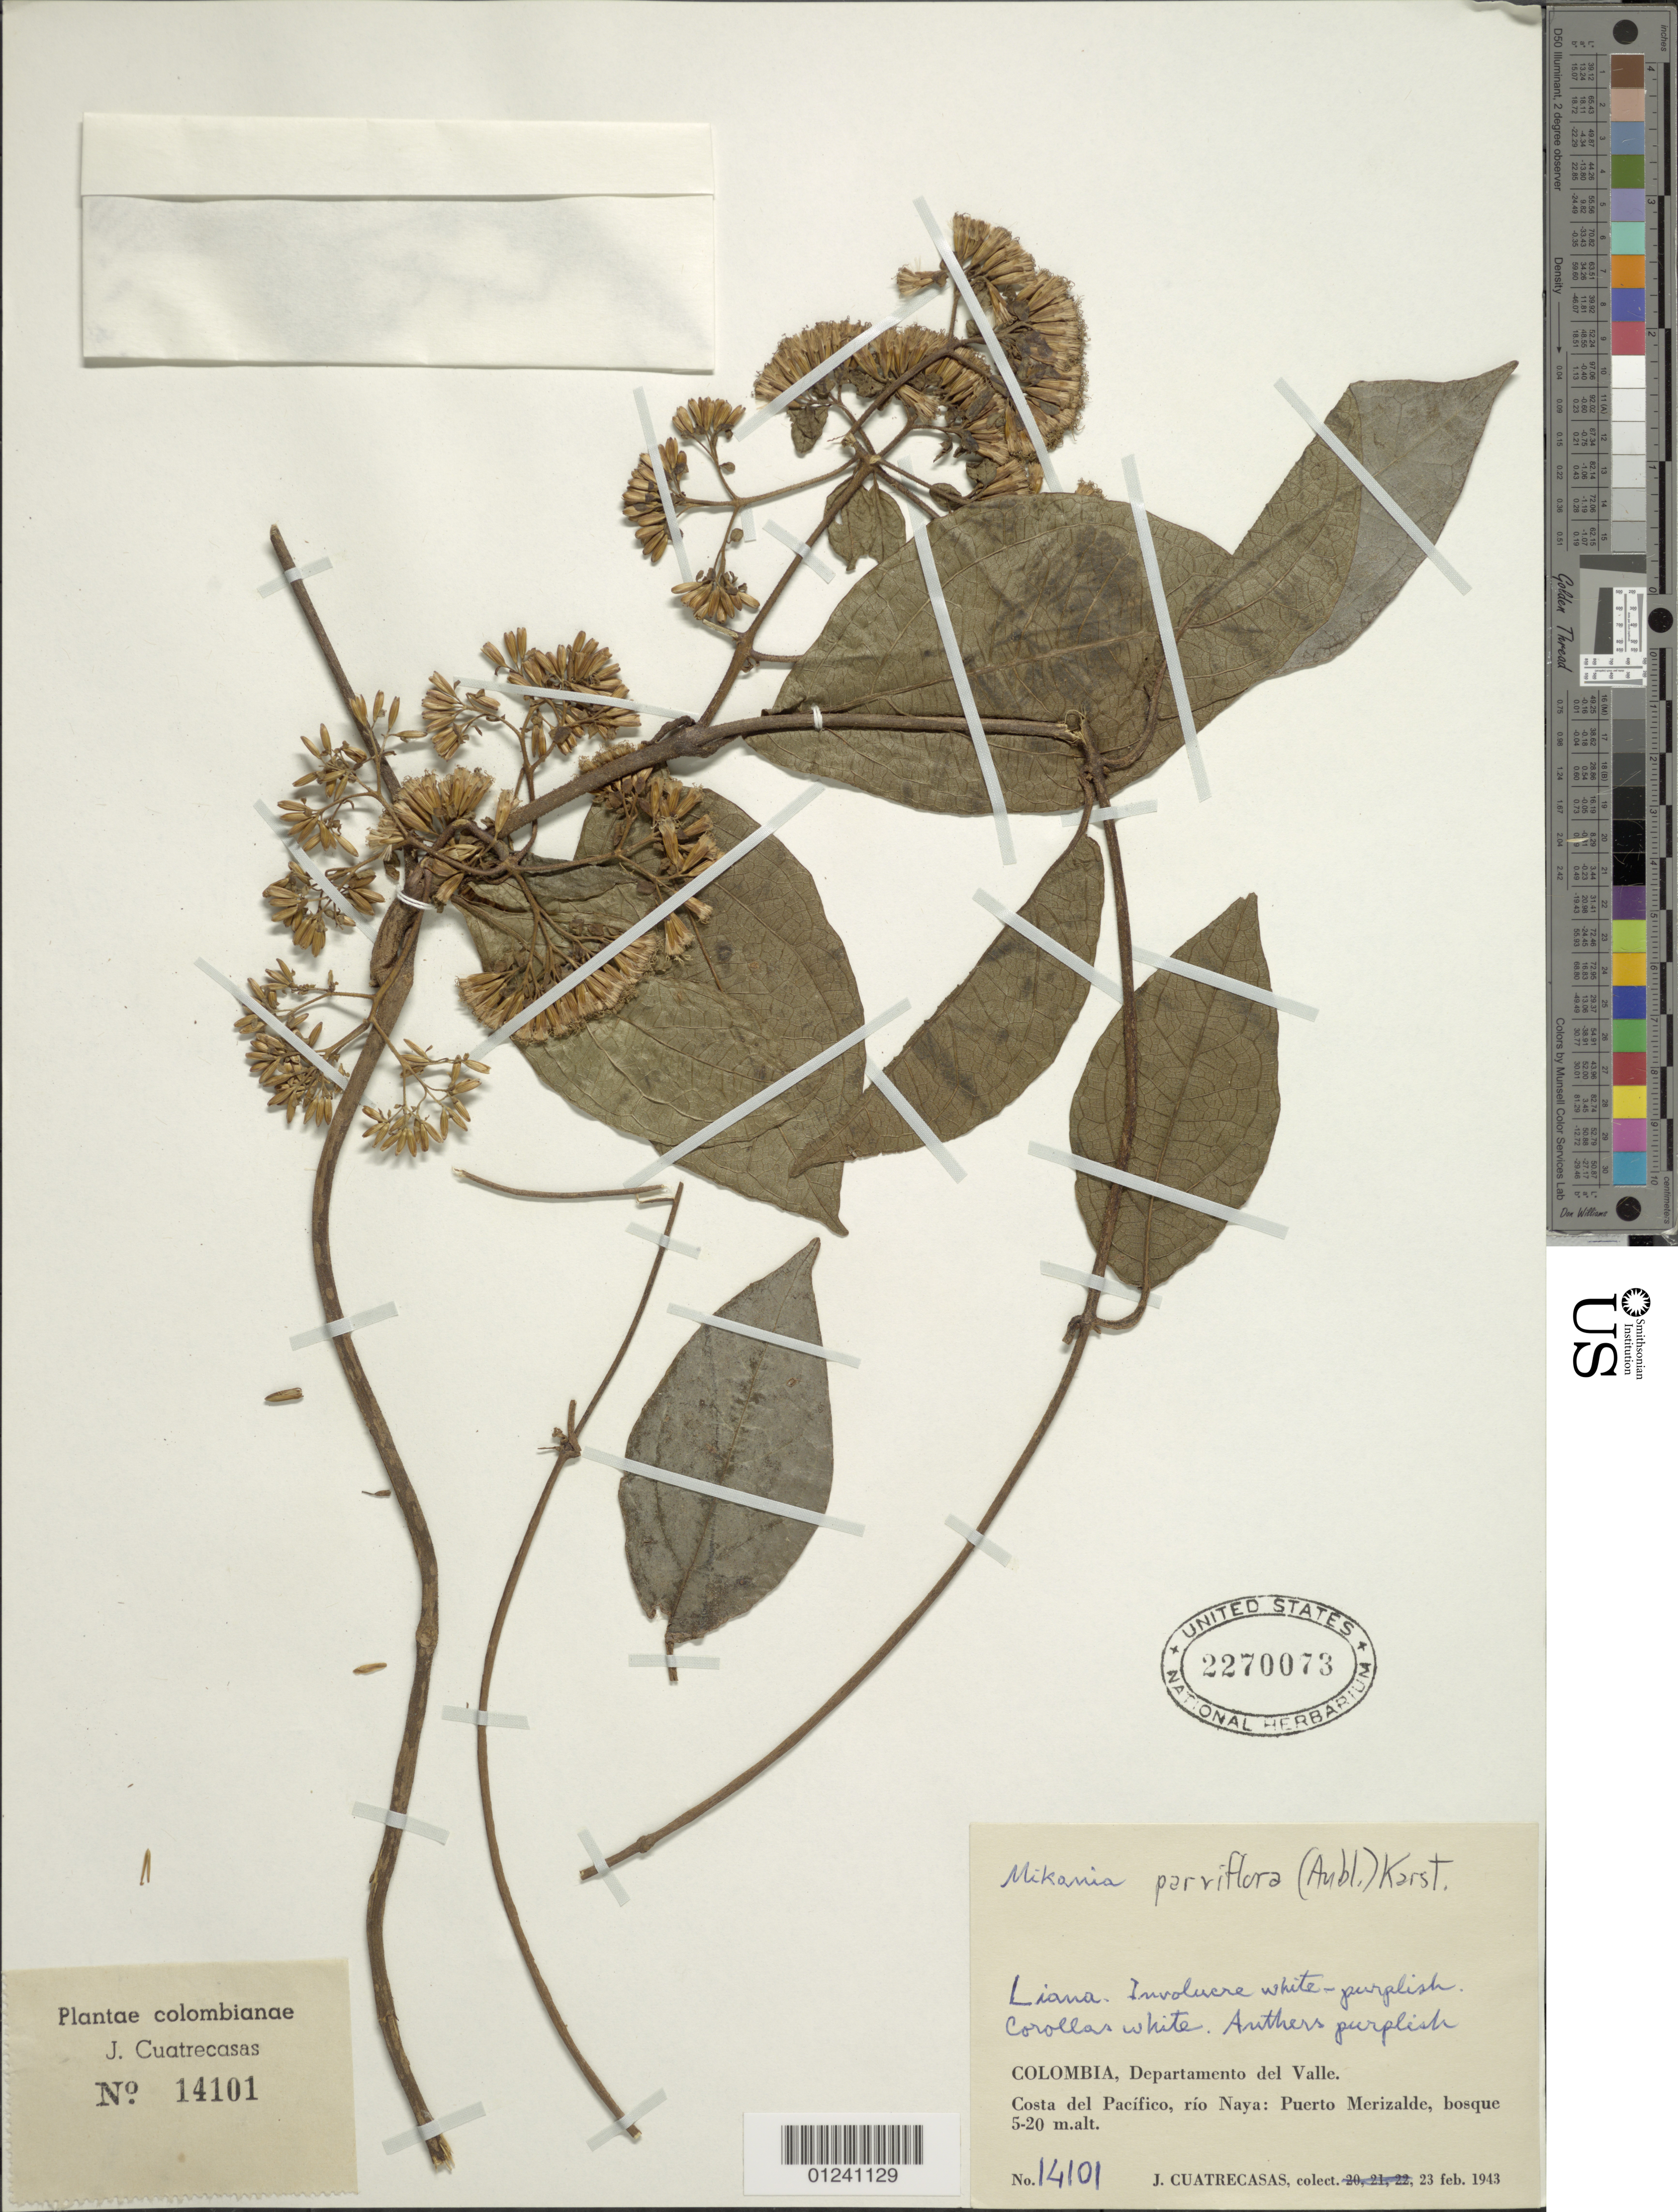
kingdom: Plantae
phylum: Tracheophyta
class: Magnoliopsida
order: Asterales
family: Asteraceae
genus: Mikania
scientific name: Mikania parviflora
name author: (Aubl.) Karst.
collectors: J. Cuatrecasas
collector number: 14101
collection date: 1943-02-23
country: Colombia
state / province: Valle del Cauca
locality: Costa del Pacifico, rio Naya; Puerto Merizalde.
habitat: bosque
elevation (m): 5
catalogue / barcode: US 2270073